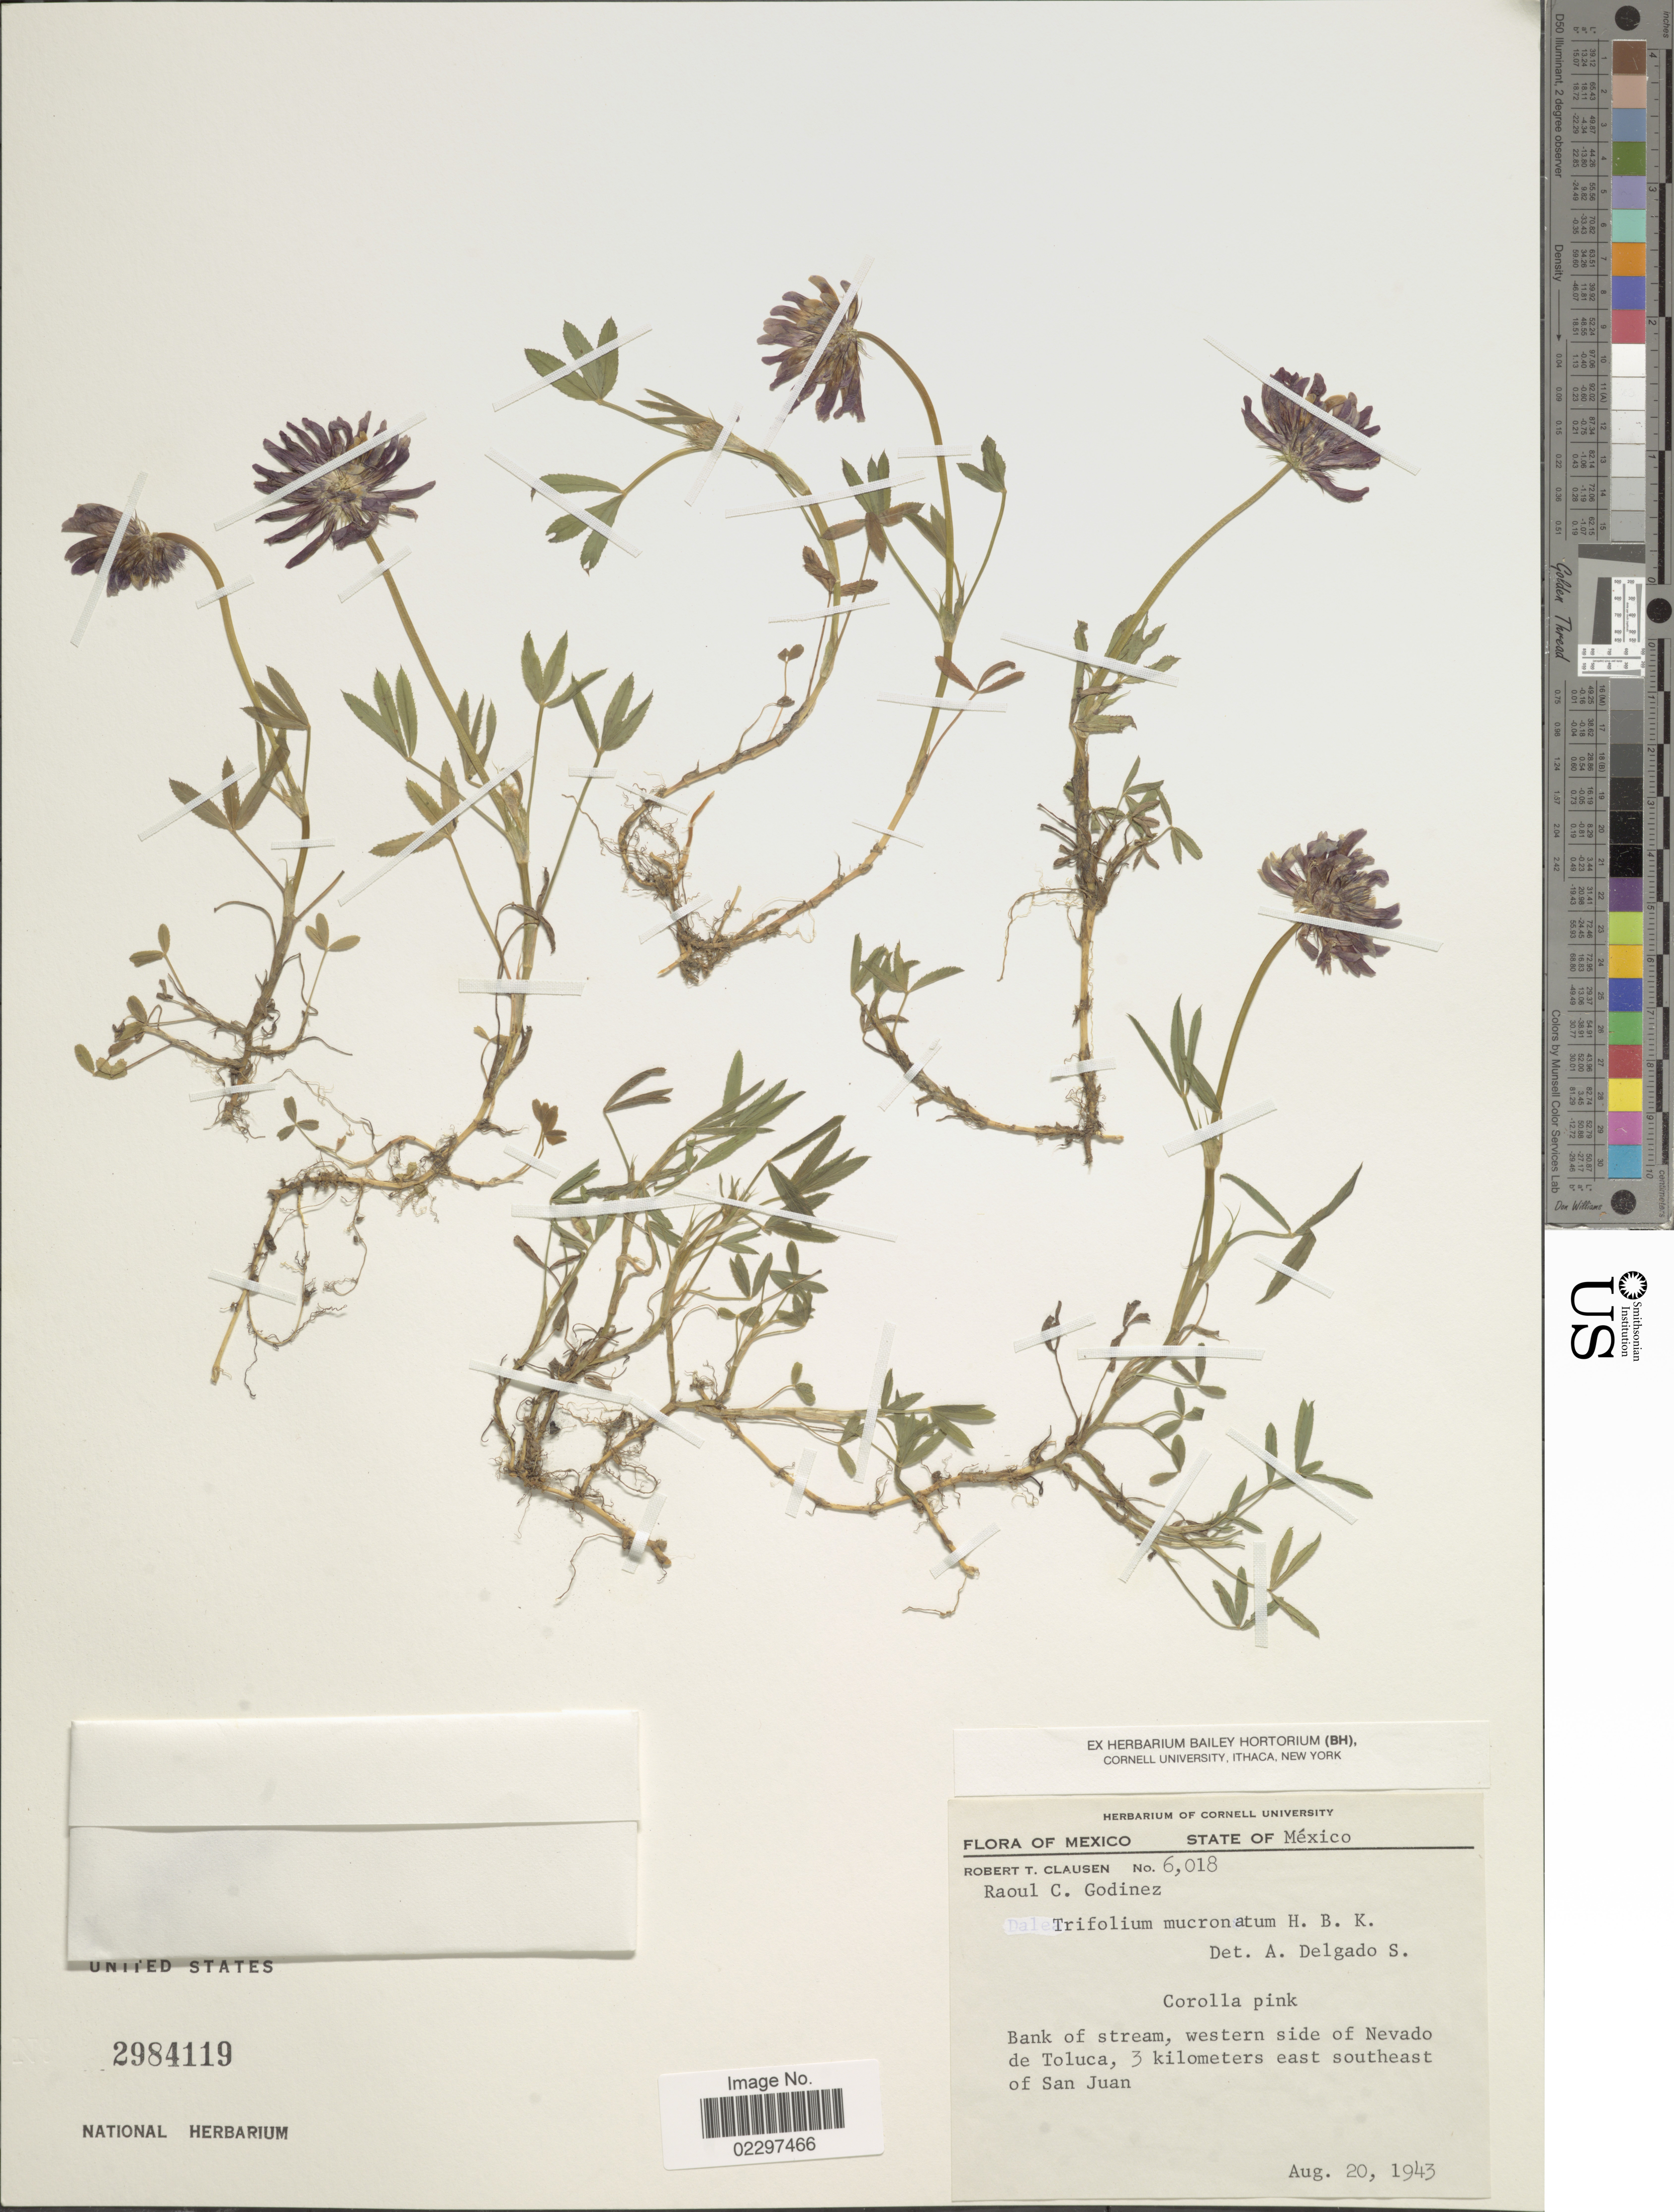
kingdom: Plantae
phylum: Tracheophyta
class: Magnoliopsida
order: Fabales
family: Fabaceae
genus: Trifolium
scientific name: Trifolium mucronatum subsp. lacerum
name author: Willd. ex Spreng.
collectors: R. T. Clausen & R. Godinez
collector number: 6018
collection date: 1943-08-20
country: Mexico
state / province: México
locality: State of México. Bank of stream, western side of Nevado de Toluca, 3 kilometers east of southeast of San Juan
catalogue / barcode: US 2984119